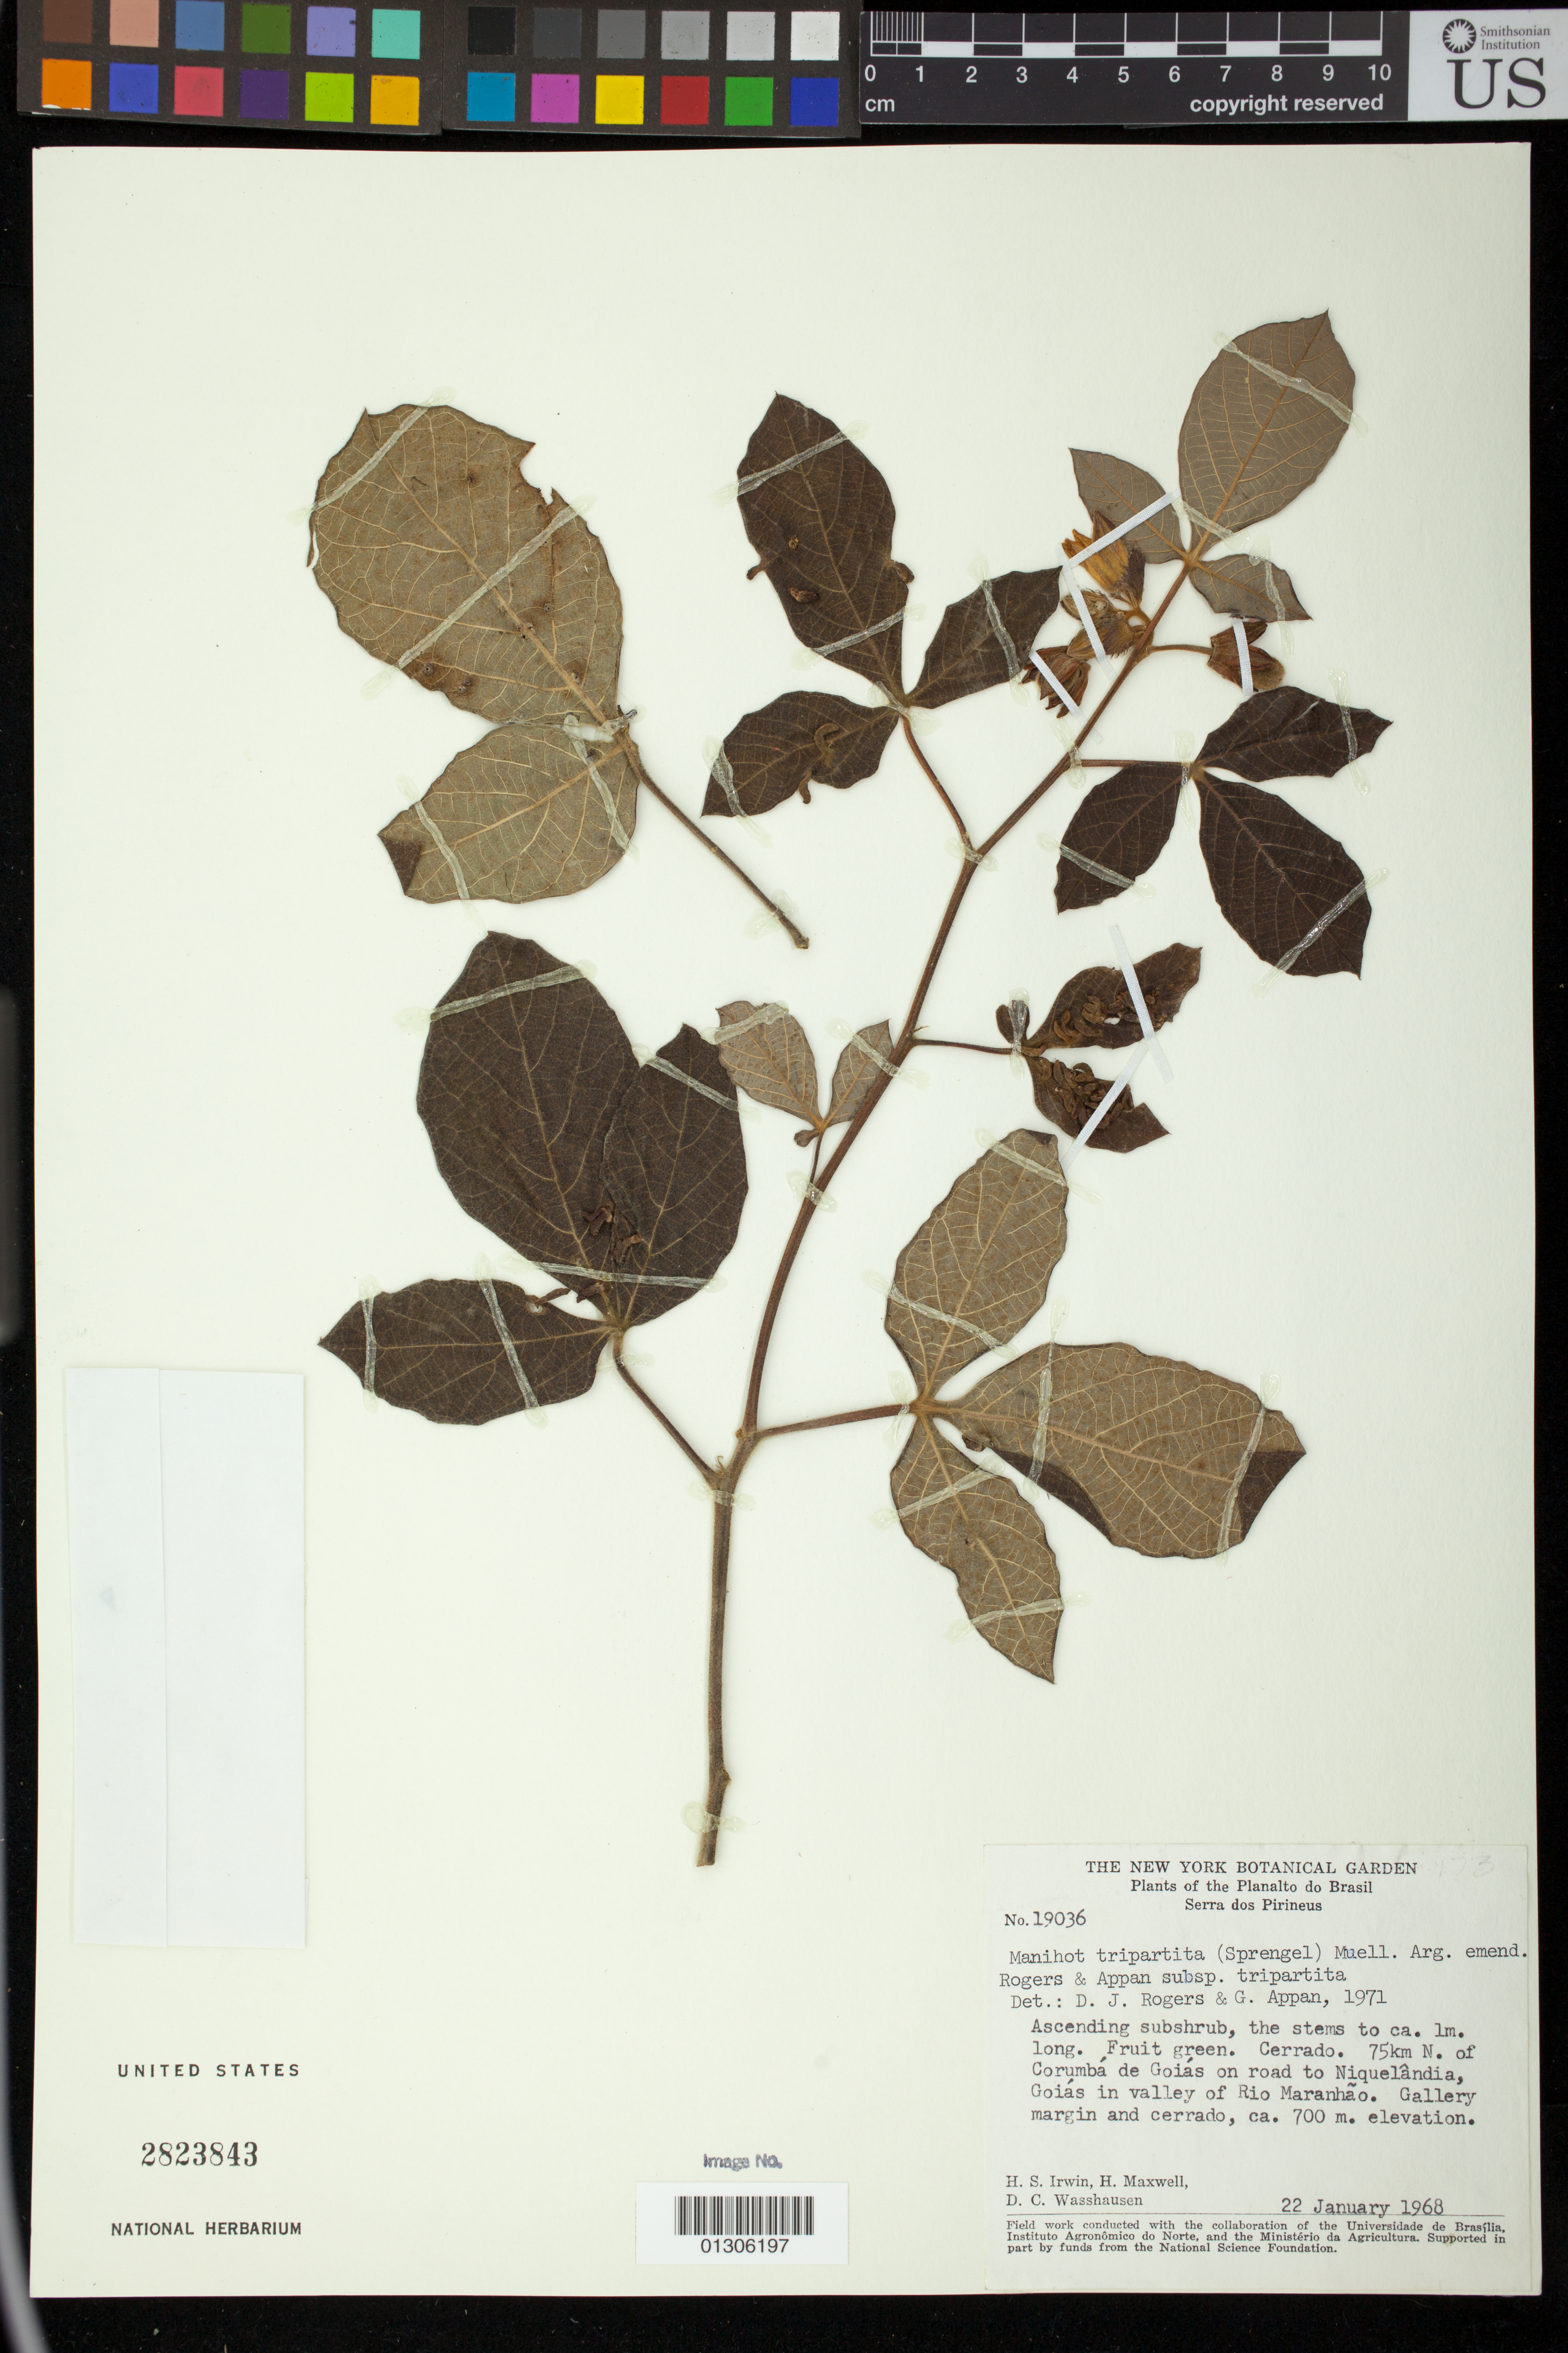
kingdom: Plantae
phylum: Tracheophyta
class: Magnoliopsida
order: Malpighiales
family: Euphorbiaceae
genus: Manihot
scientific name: Manihot tripartita subsp. tripartita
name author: (Spreng.) Müll. Arg.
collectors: H. Irwin, H. Maxwell & D. C. Wasshausen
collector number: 19036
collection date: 1968-01-22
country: Brazil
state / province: Goiás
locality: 75 km N of Corumba de Goias on road to Niquelandia, Goias in valley of Rio Maranhao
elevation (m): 700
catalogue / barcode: US 2823843